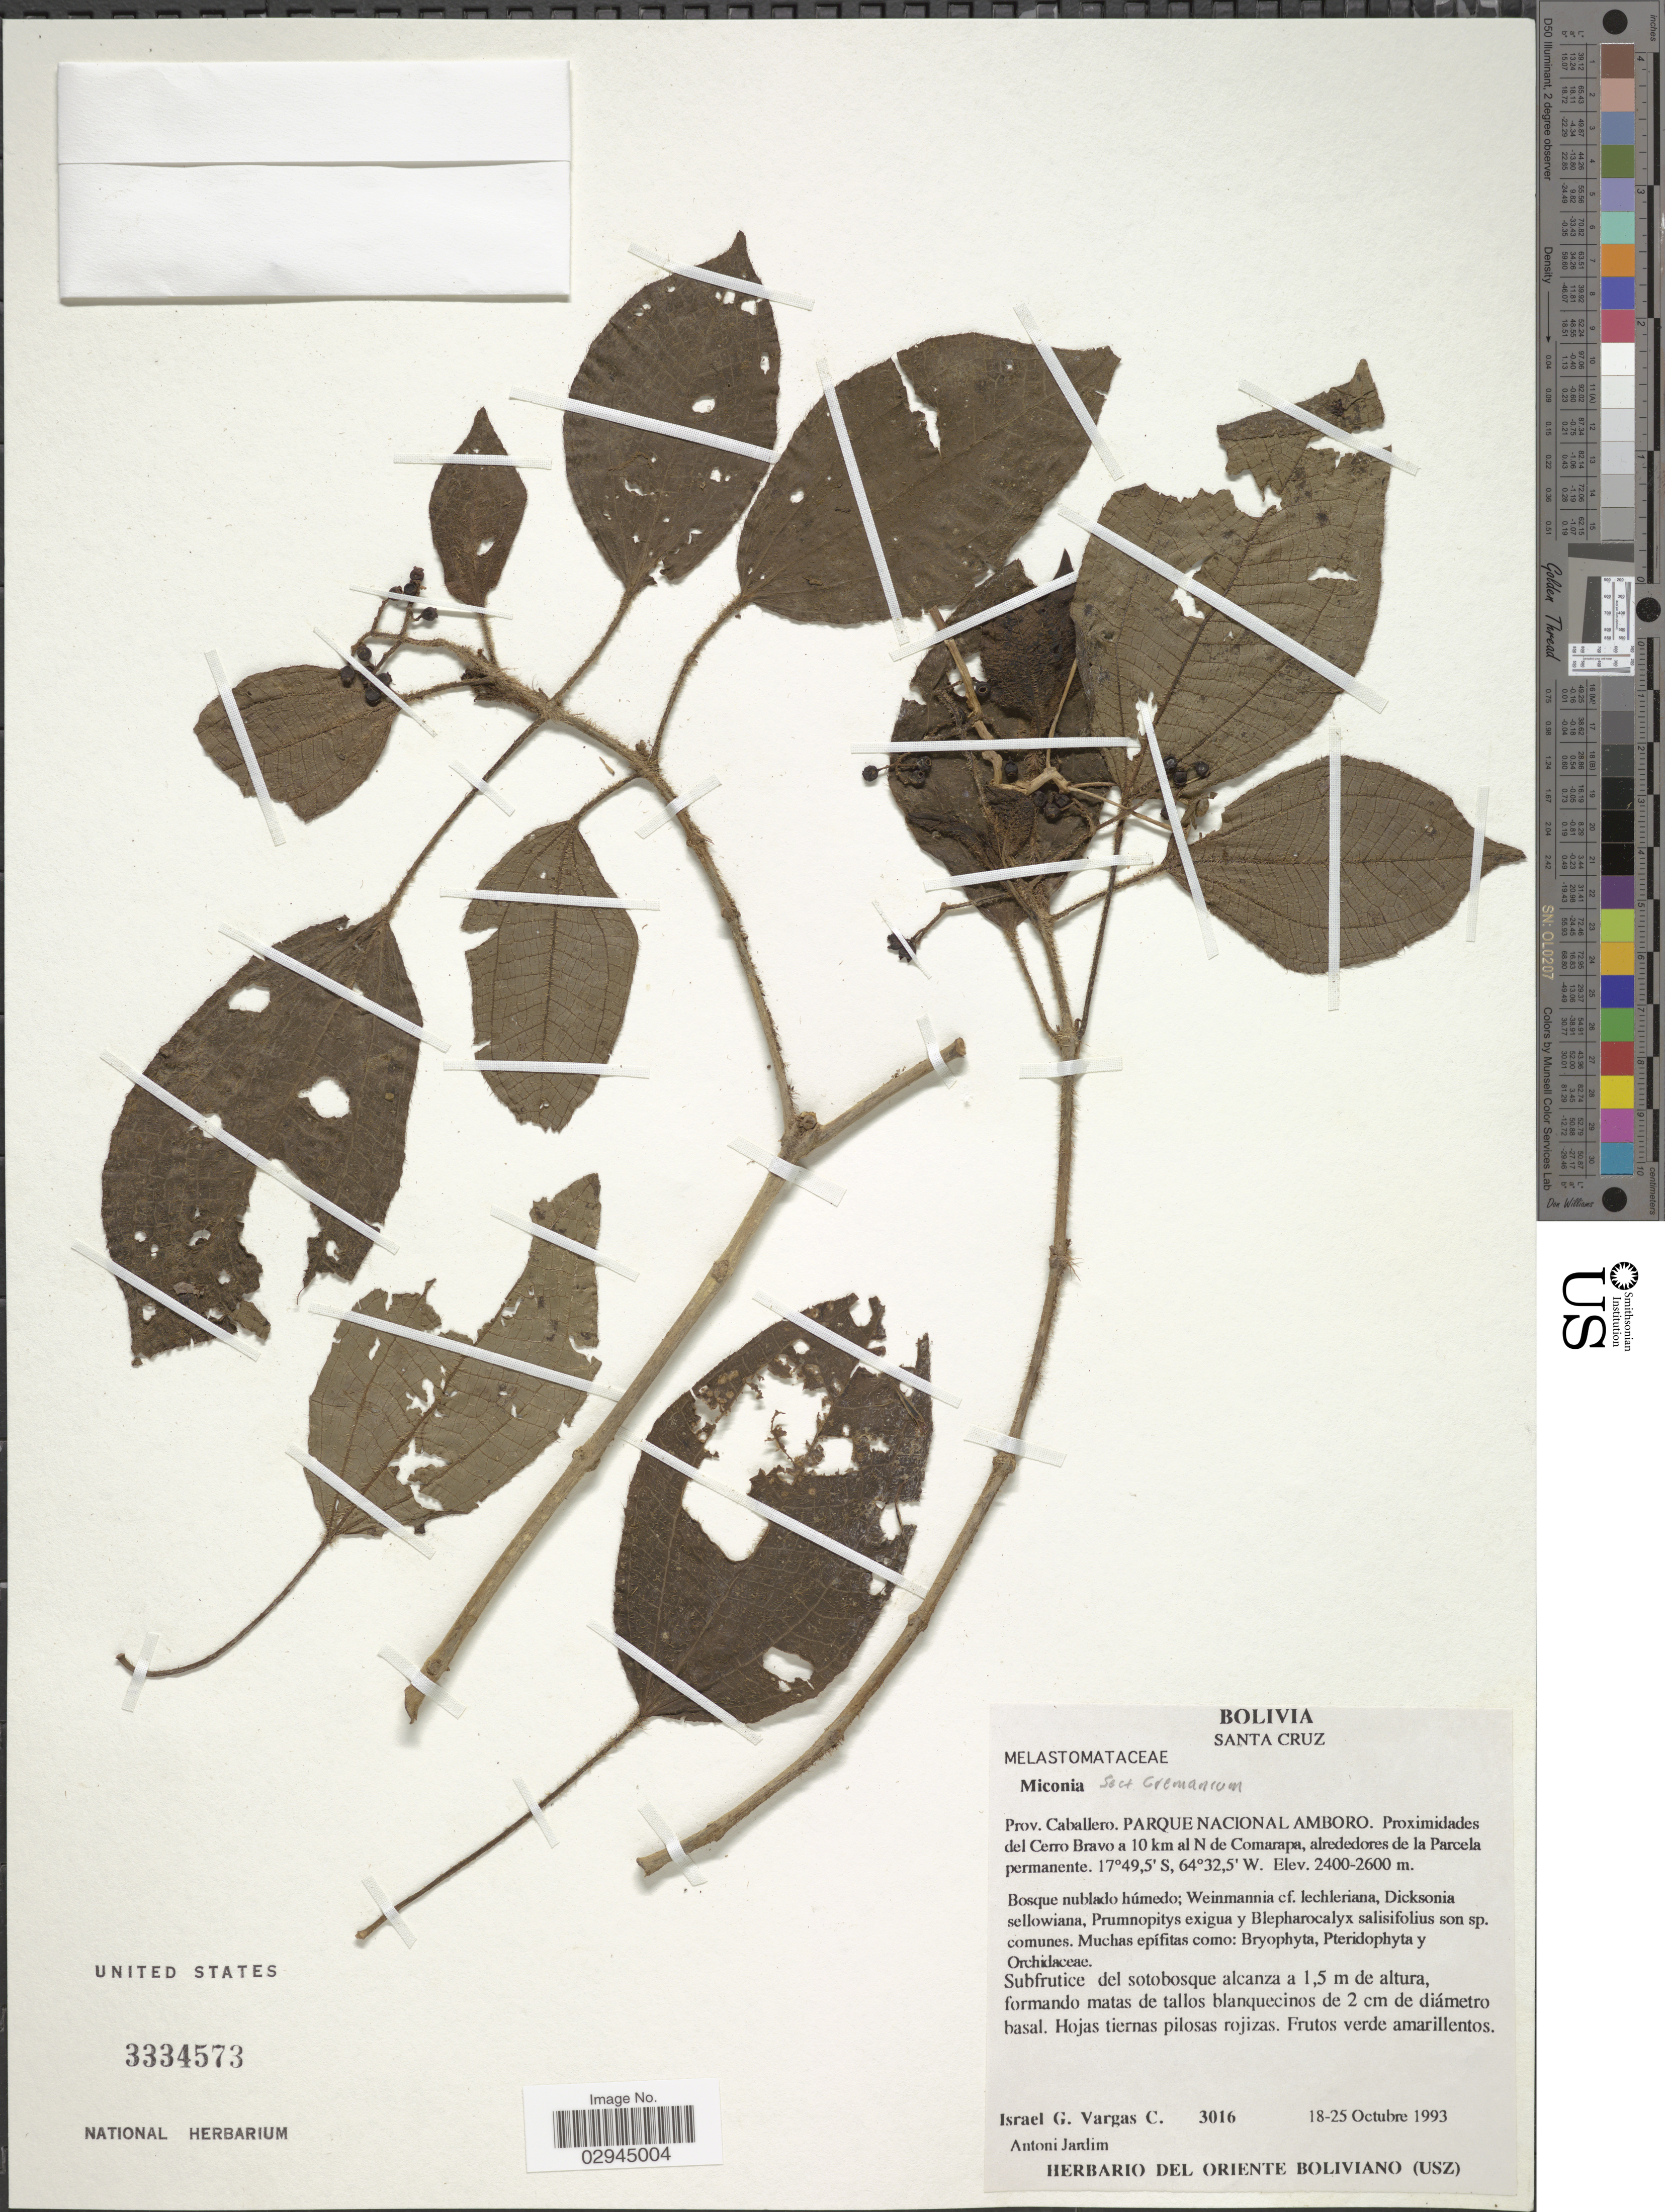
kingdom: Plantae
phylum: Tracheophyta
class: Magnoliopsida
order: Myrtales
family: Melastomataceae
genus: Miconia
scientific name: Miconia sp.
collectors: I. Vargas C. & A. Jardim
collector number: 3016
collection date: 1993-10-18/1993-10-25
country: Bolivia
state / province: Santa Cruz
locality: Prov. Caballero. Parque Nacional Amboro. Proximidades del Cerro Bravo a 10 Km al N de Comarapa, alrededores de la Parcela permanente.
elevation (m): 2400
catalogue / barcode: US 3334573